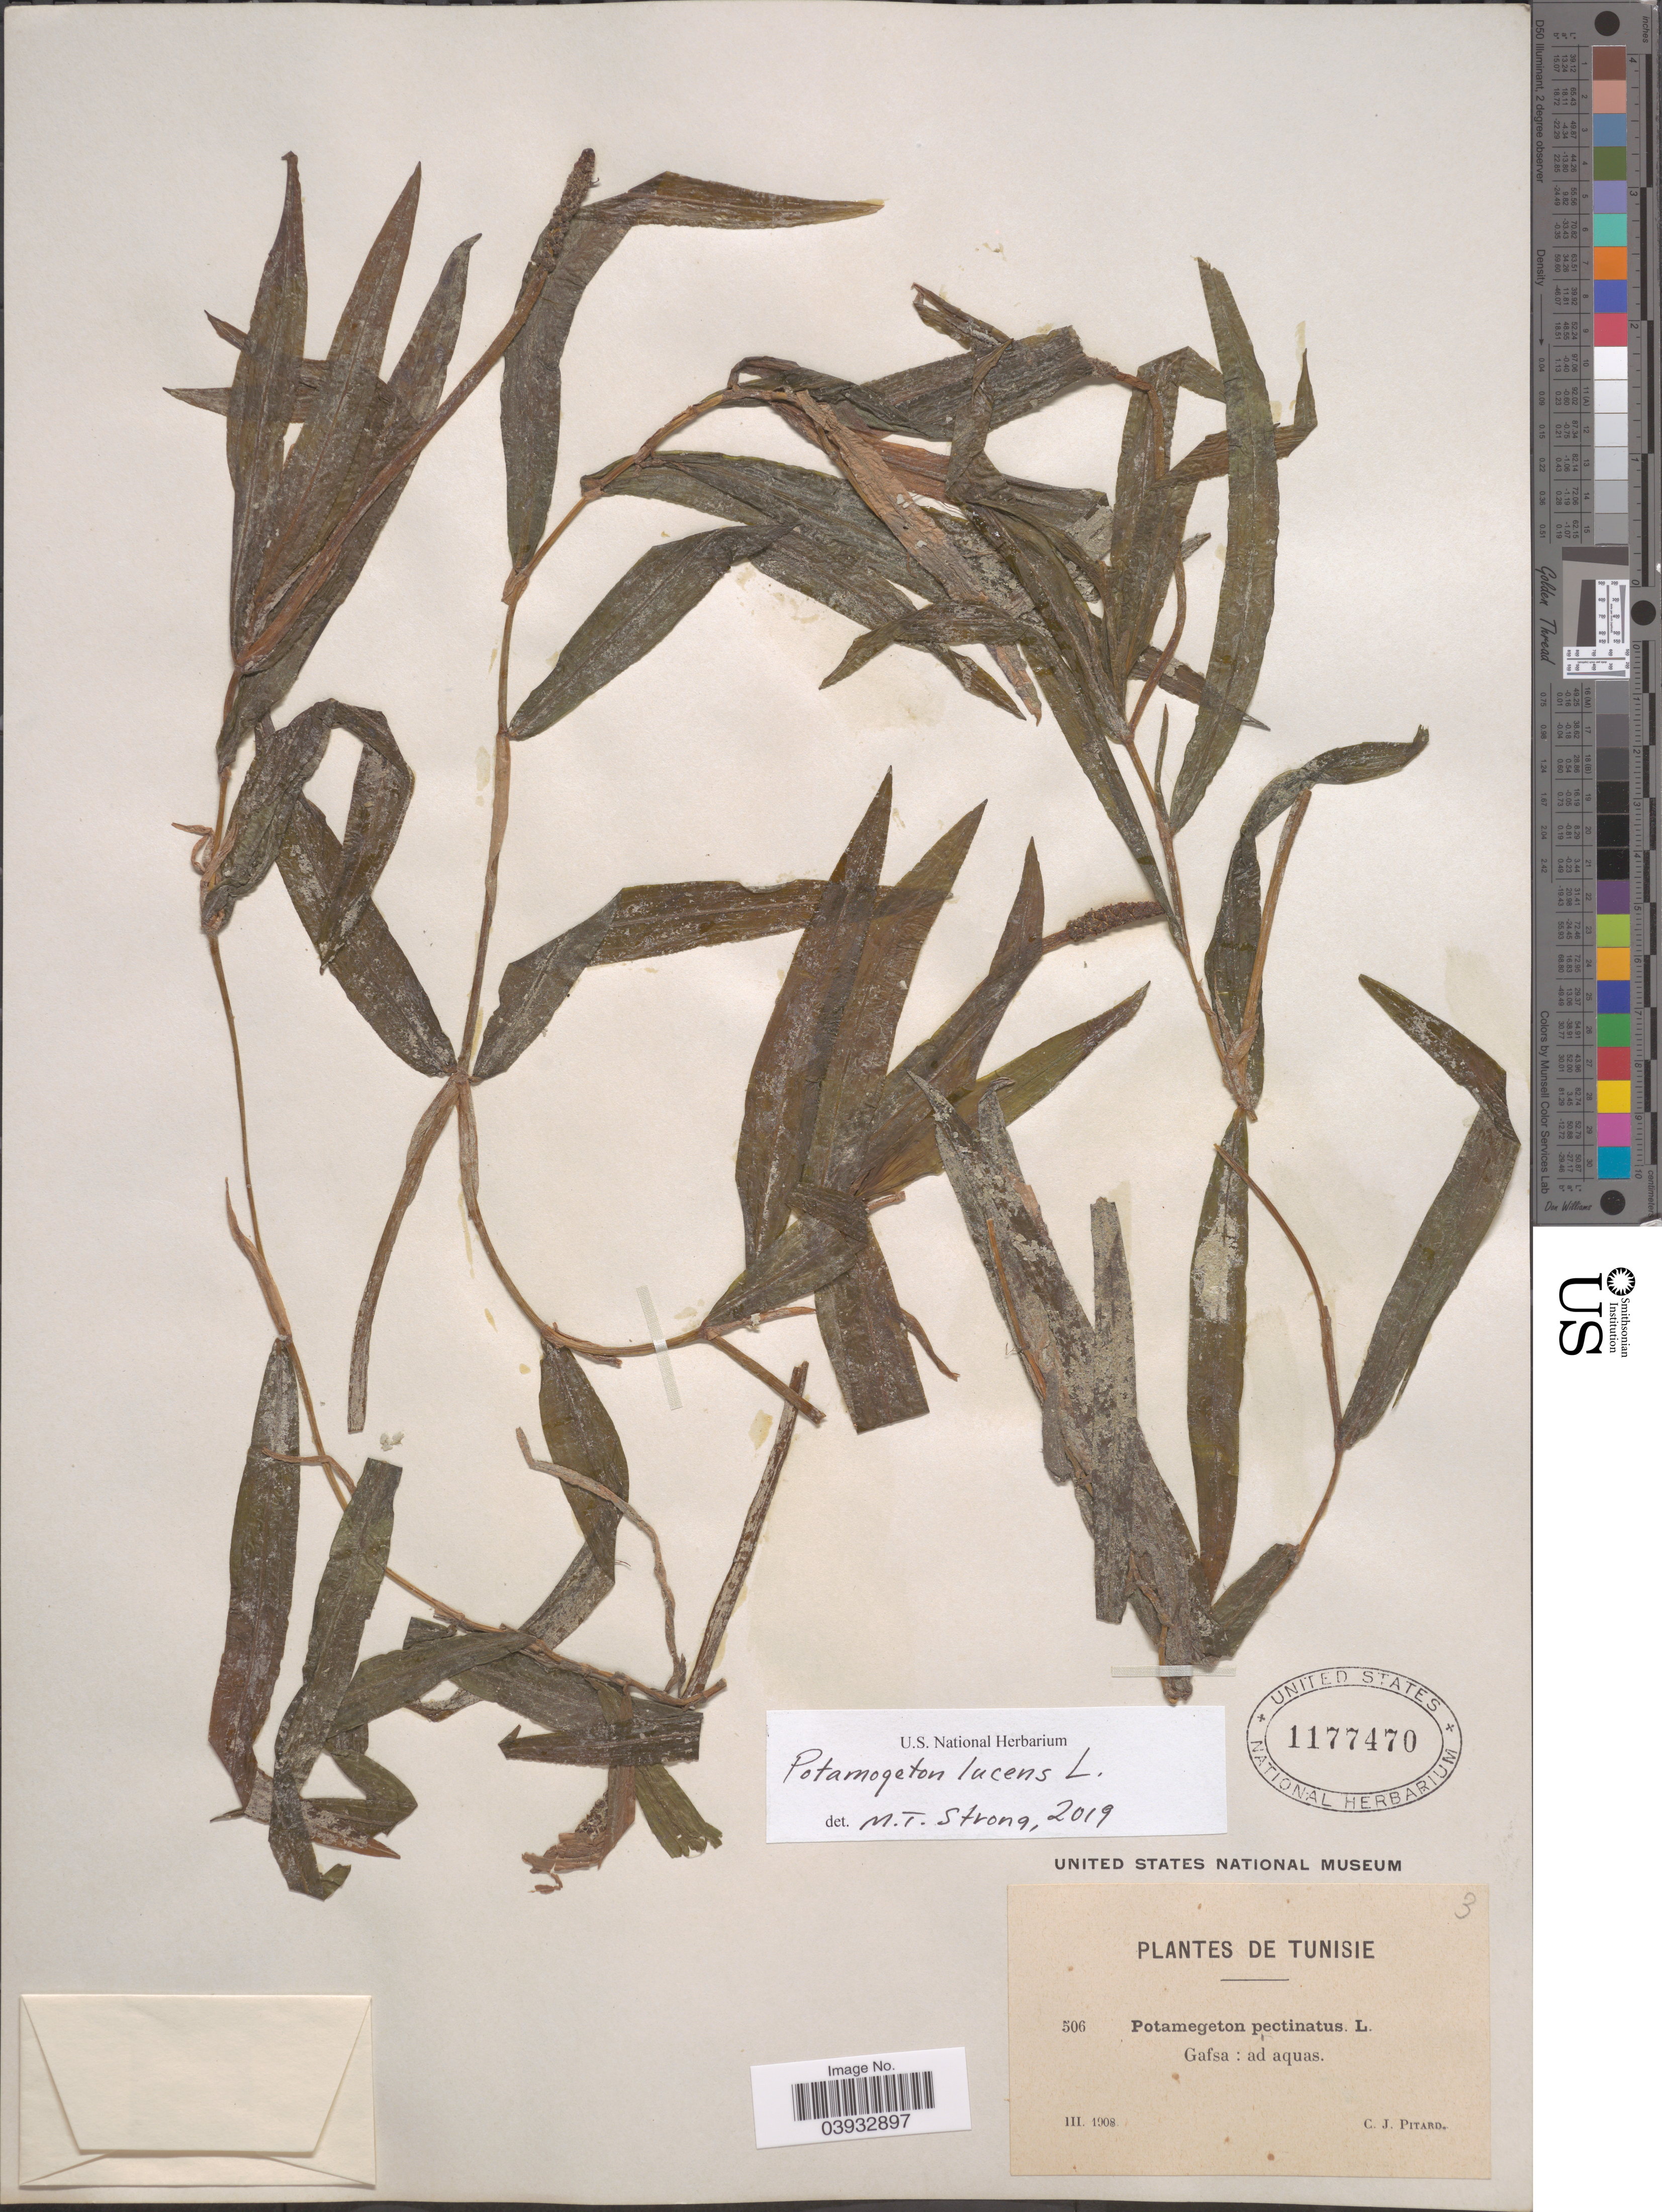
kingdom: Plantae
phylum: Tracheophyta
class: Liliopsida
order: Alismatales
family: Potamogetonaceae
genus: Potamogeton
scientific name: Potamogeton lucens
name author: L.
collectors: C. Pitard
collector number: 506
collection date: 1908-03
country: Tunisia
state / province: Gafsa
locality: Ad aquas.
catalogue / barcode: US 1177470